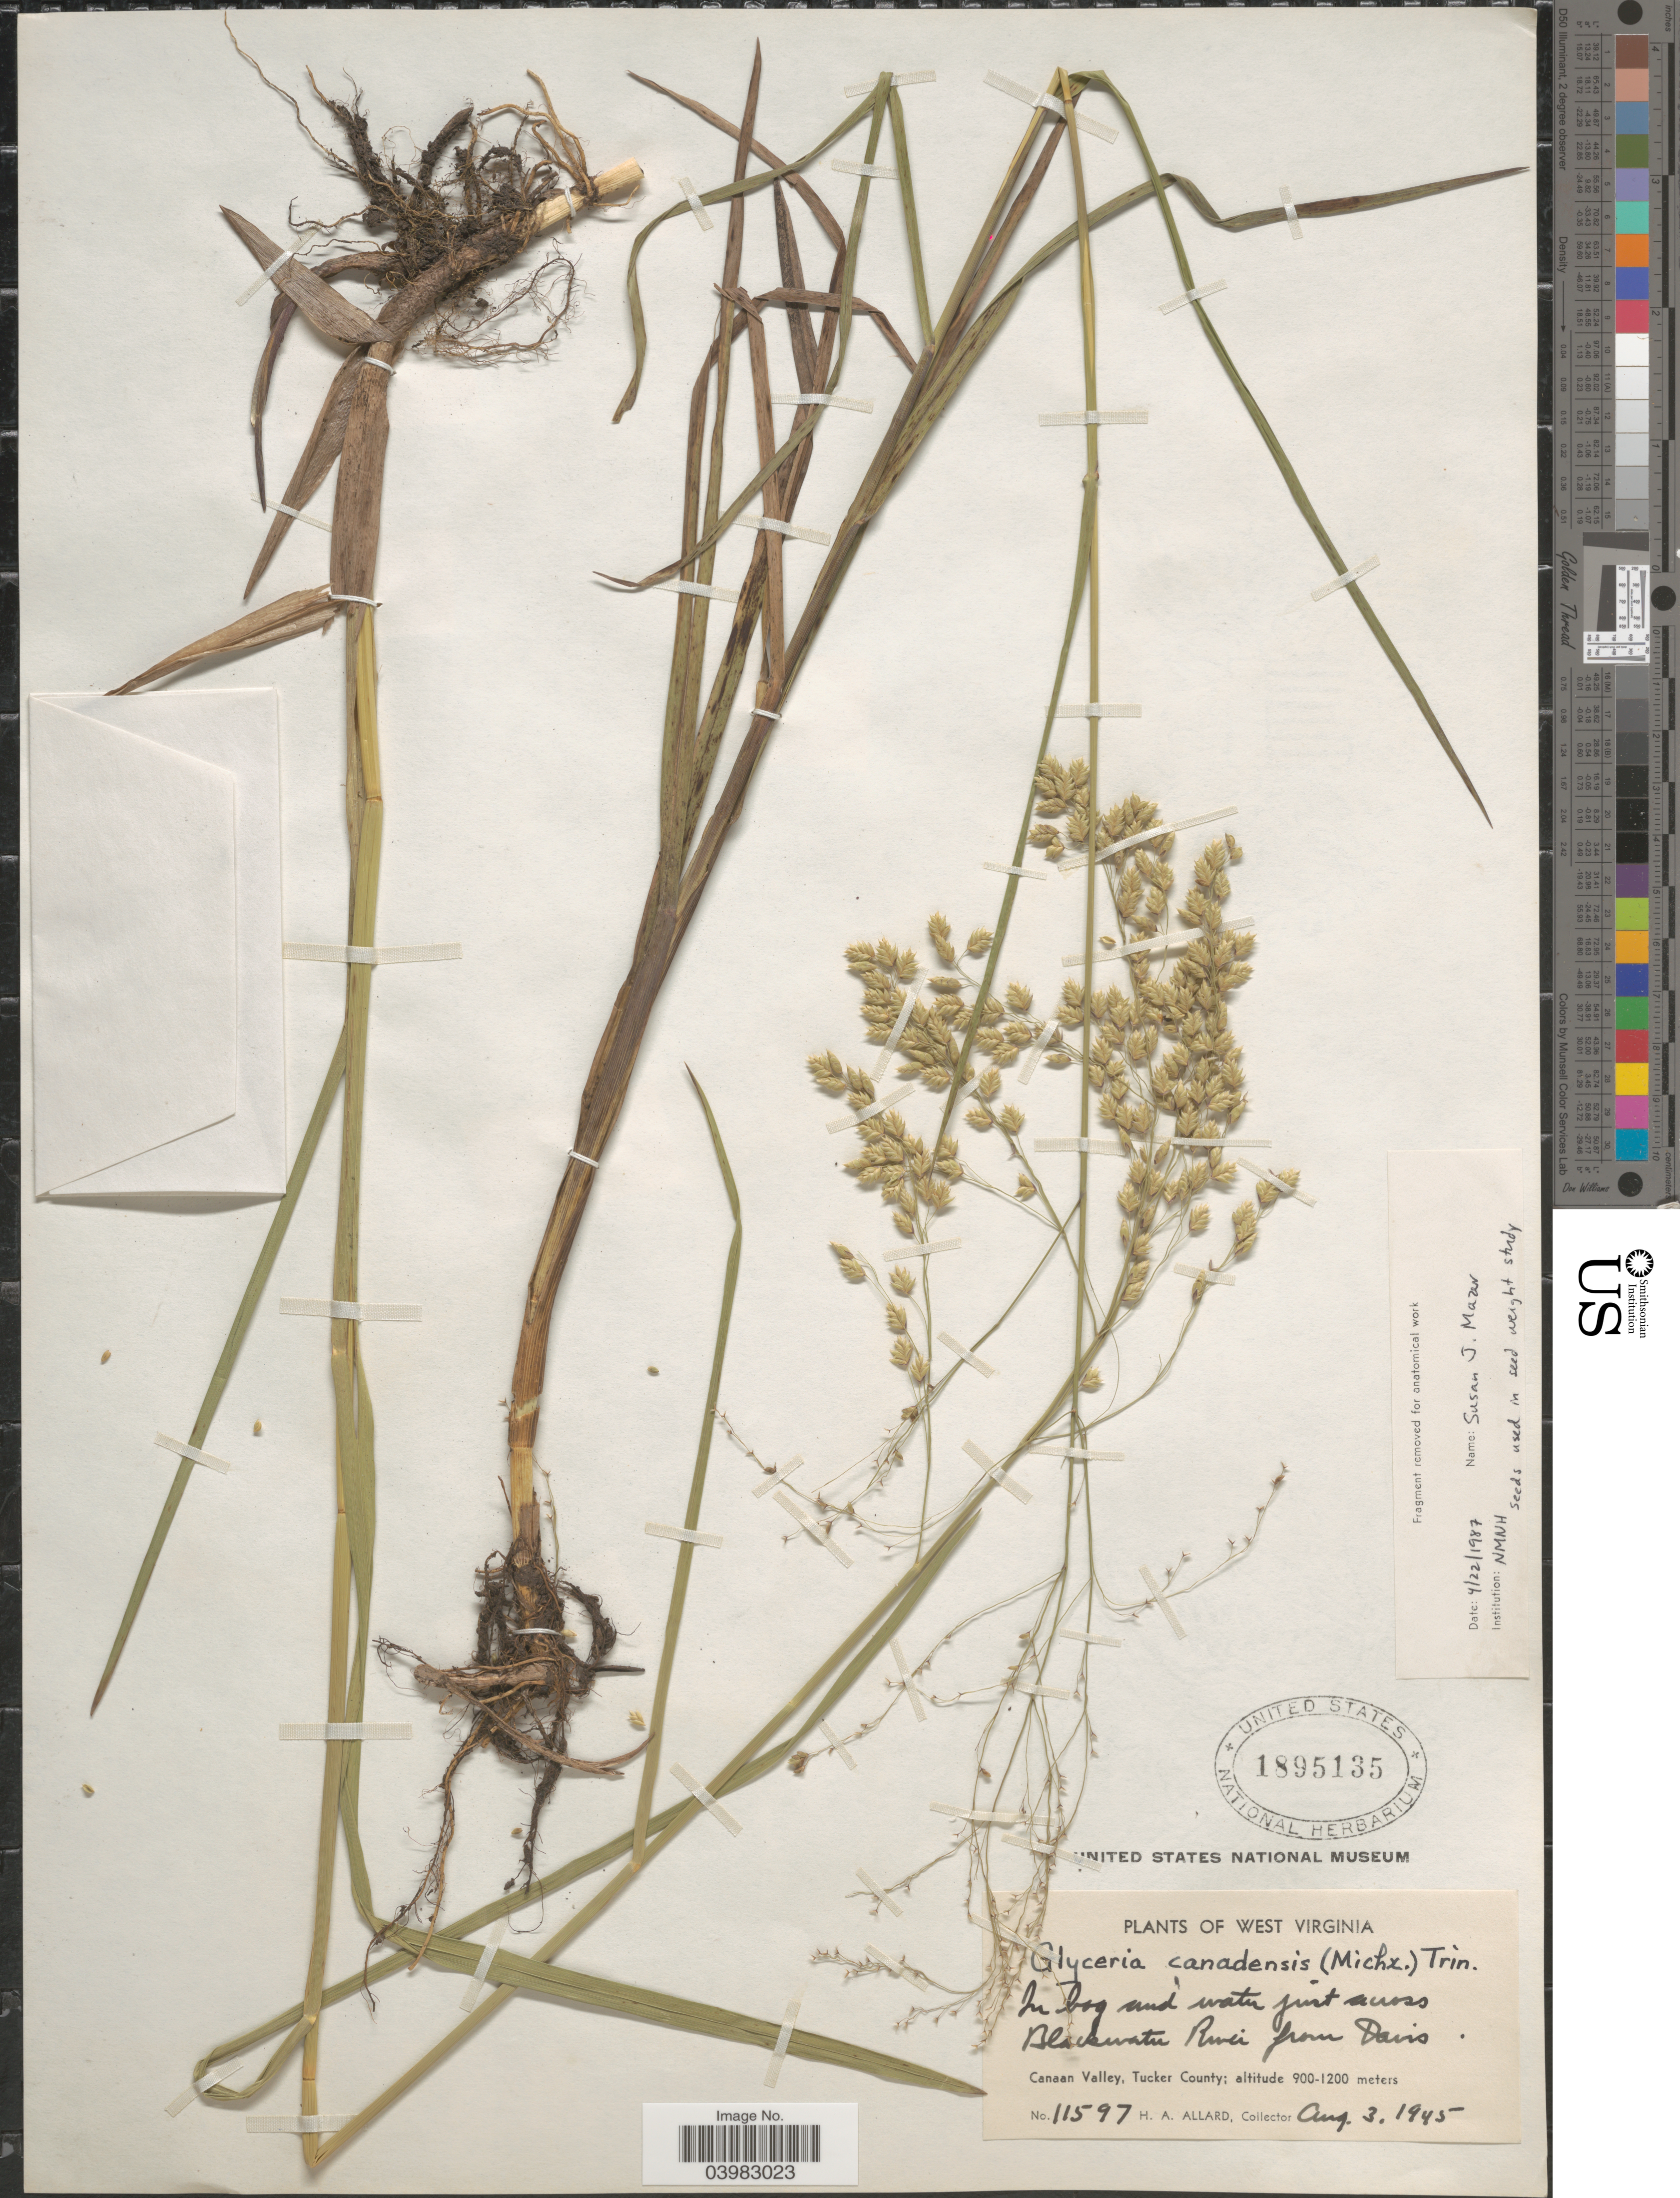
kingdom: Plantae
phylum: Tracheophyta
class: Liliopsida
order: Poales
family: Poaceae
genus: Glyceria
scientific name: Glyceria canadensis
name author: (Michx.) Trin.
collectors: H. A. Allard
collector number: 11597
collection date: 1945-08-03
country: United States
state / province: West Virginia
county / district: Tucker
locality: Just across Blackwater River from Davis. Canaan Valley, Tucker County.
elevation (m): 900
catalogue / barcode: US 1895135